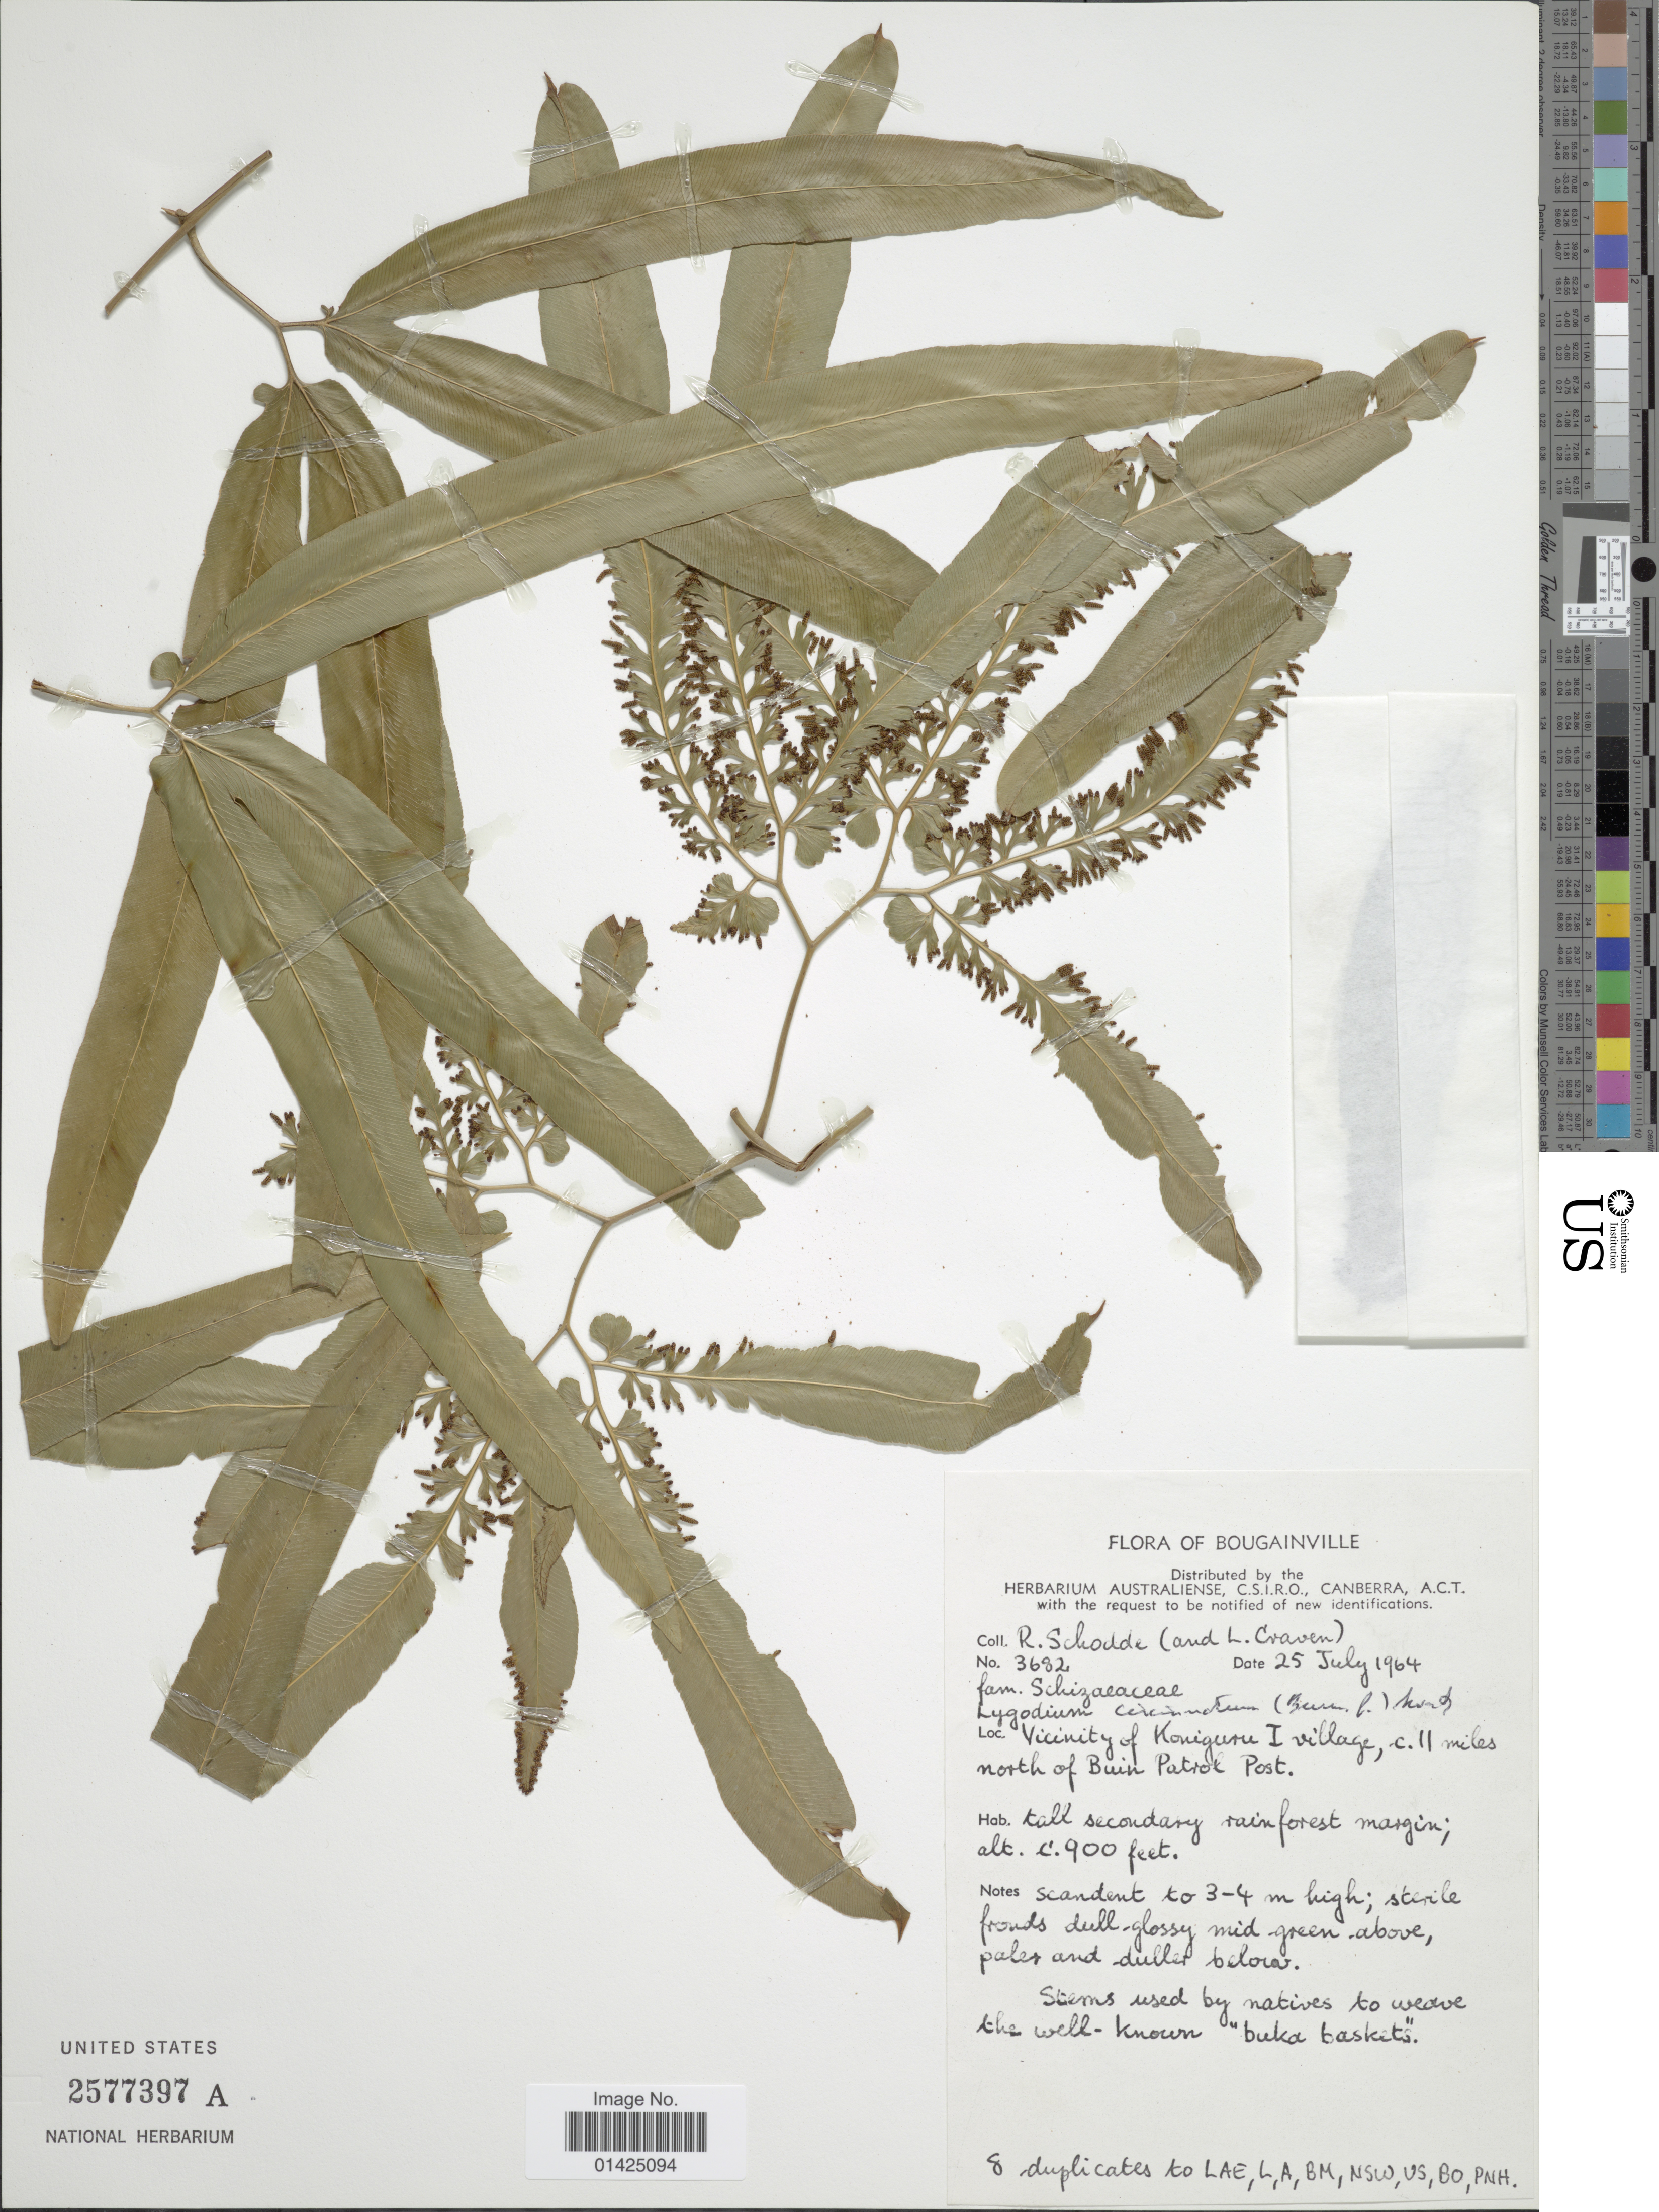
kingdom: Plantae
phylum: Tracheophyta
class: Polypodiopsida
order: Schizaeales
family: Lygodiaceae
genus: Lygodium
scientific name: Lygodium trifurcatum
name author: Baker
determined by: Pelosi, Jessie A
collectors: R. Schodde & L. Craven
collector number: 3682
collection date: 1964-07-25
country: Papua New Guinea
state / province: Bougainville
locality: Vicinity of Konigure [interpreted] I village, c. 11 miles north of Buin Patrol Post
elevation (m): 274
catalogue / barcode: US 2577397A